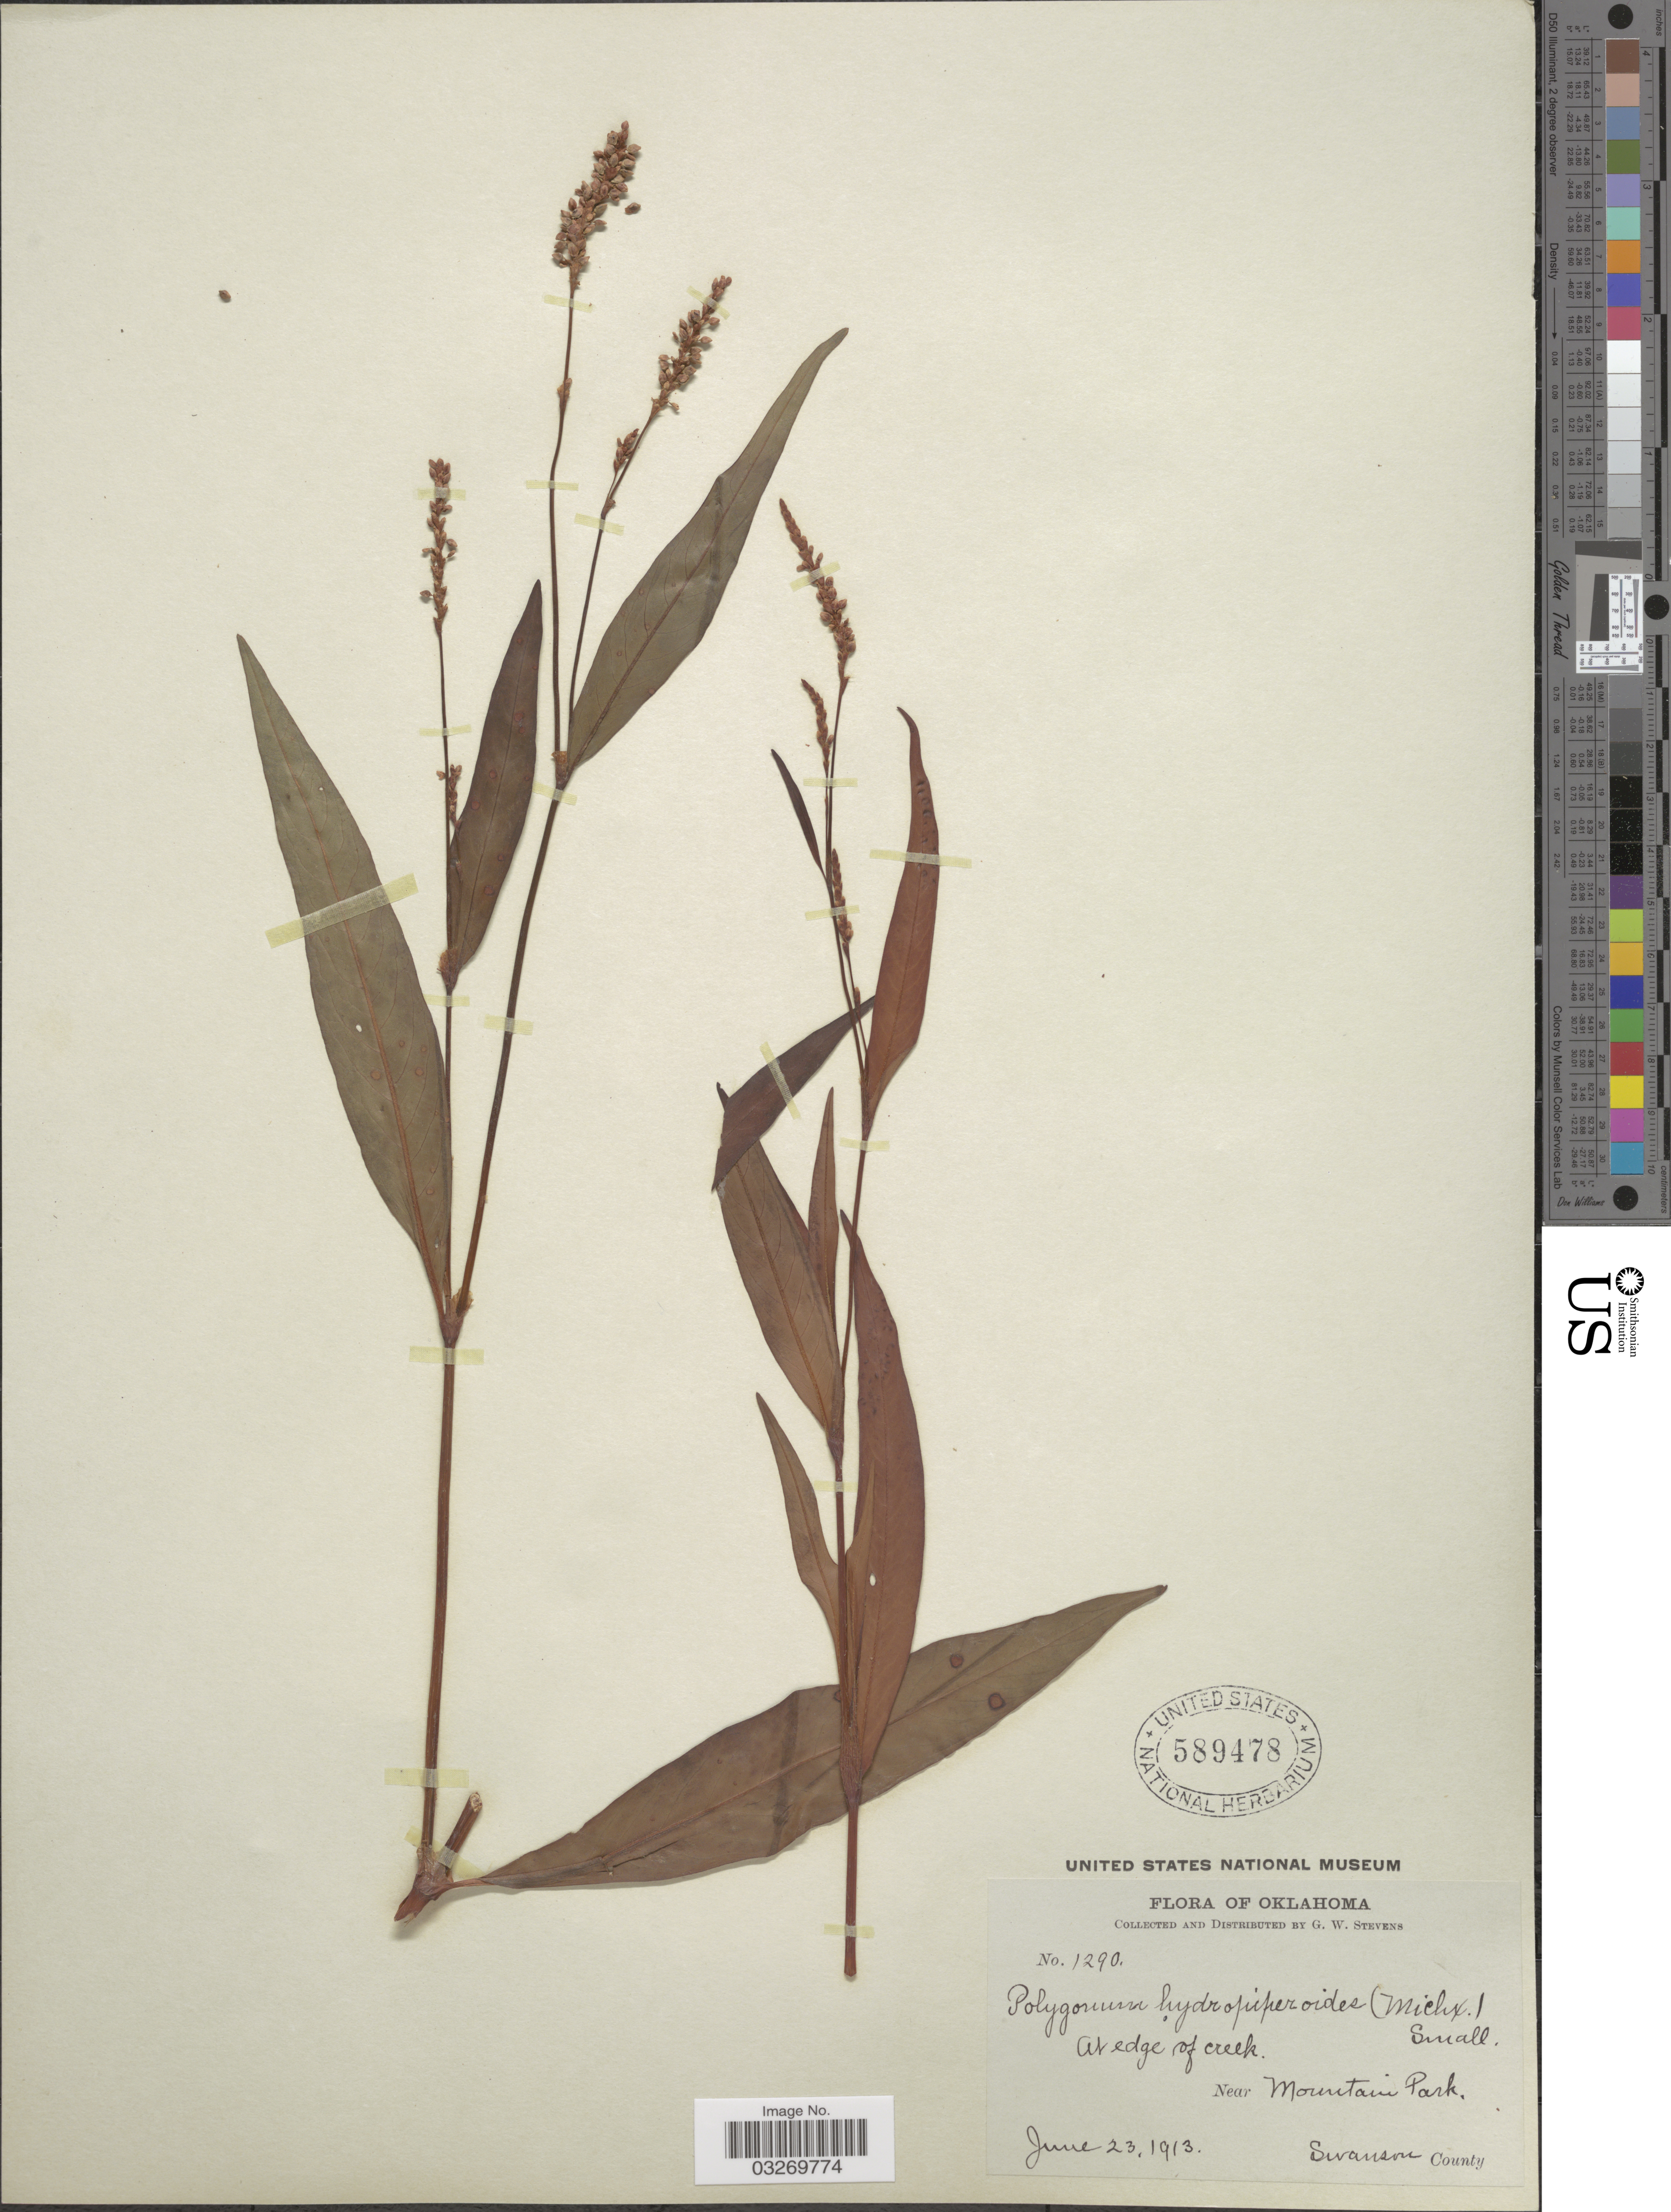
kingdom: Plantae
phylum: Tracheophyta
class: Magnoliopsida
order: Caryophyllales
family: Polygonaceae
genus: Persicaria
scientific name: Persicaria hydropiperoides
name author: (Michx.) Small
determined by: Atha, D. E.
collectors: G. W. Stevens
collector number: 1290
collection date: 1913-06-23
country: United States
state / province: Oklahoma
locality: At edge of creek. Near Mountain Park. Swanson County.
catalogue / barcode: US 589478